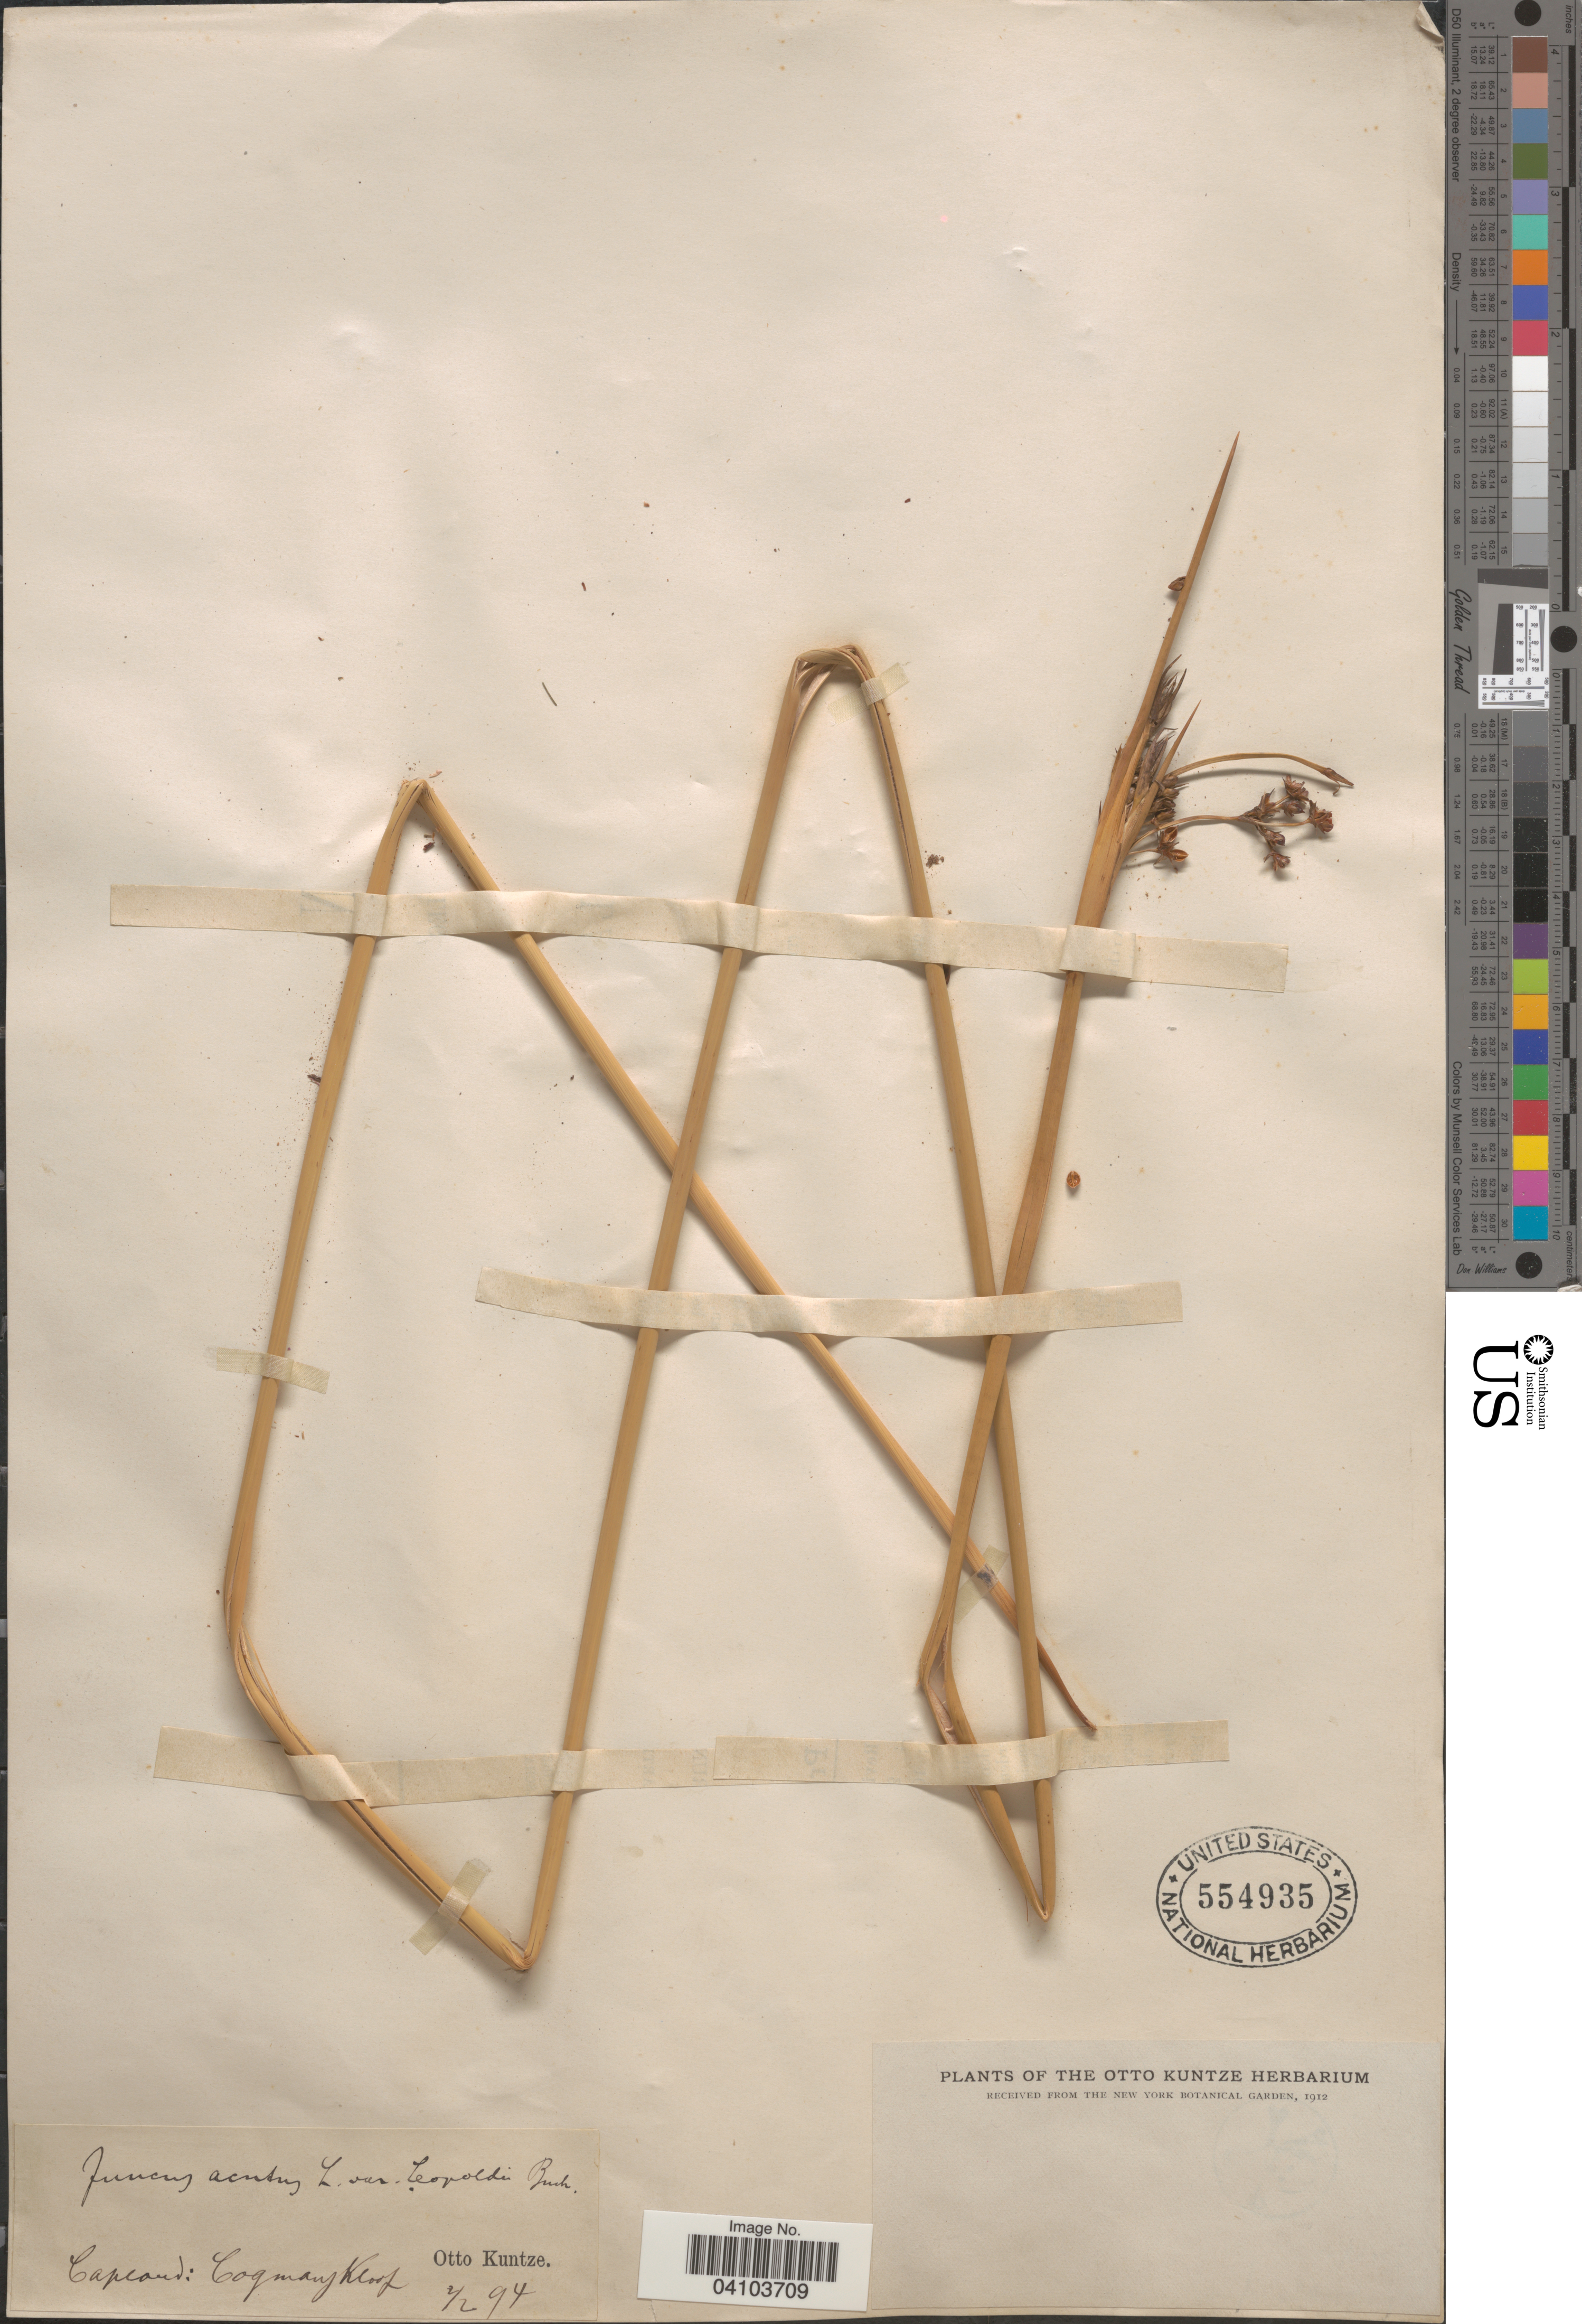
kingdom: Plantae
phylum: Tracheophyta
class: Liliopsida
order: Poales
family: Juncaceae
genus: Juncus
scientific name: Juncus acutus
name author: L.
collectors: C.E.O. Kuntze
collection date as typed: Transcribed d/m/y: 2/2/94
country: South Africa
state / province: Western Cape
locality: Capland: Cogmanskloof.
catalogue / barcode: US 554935